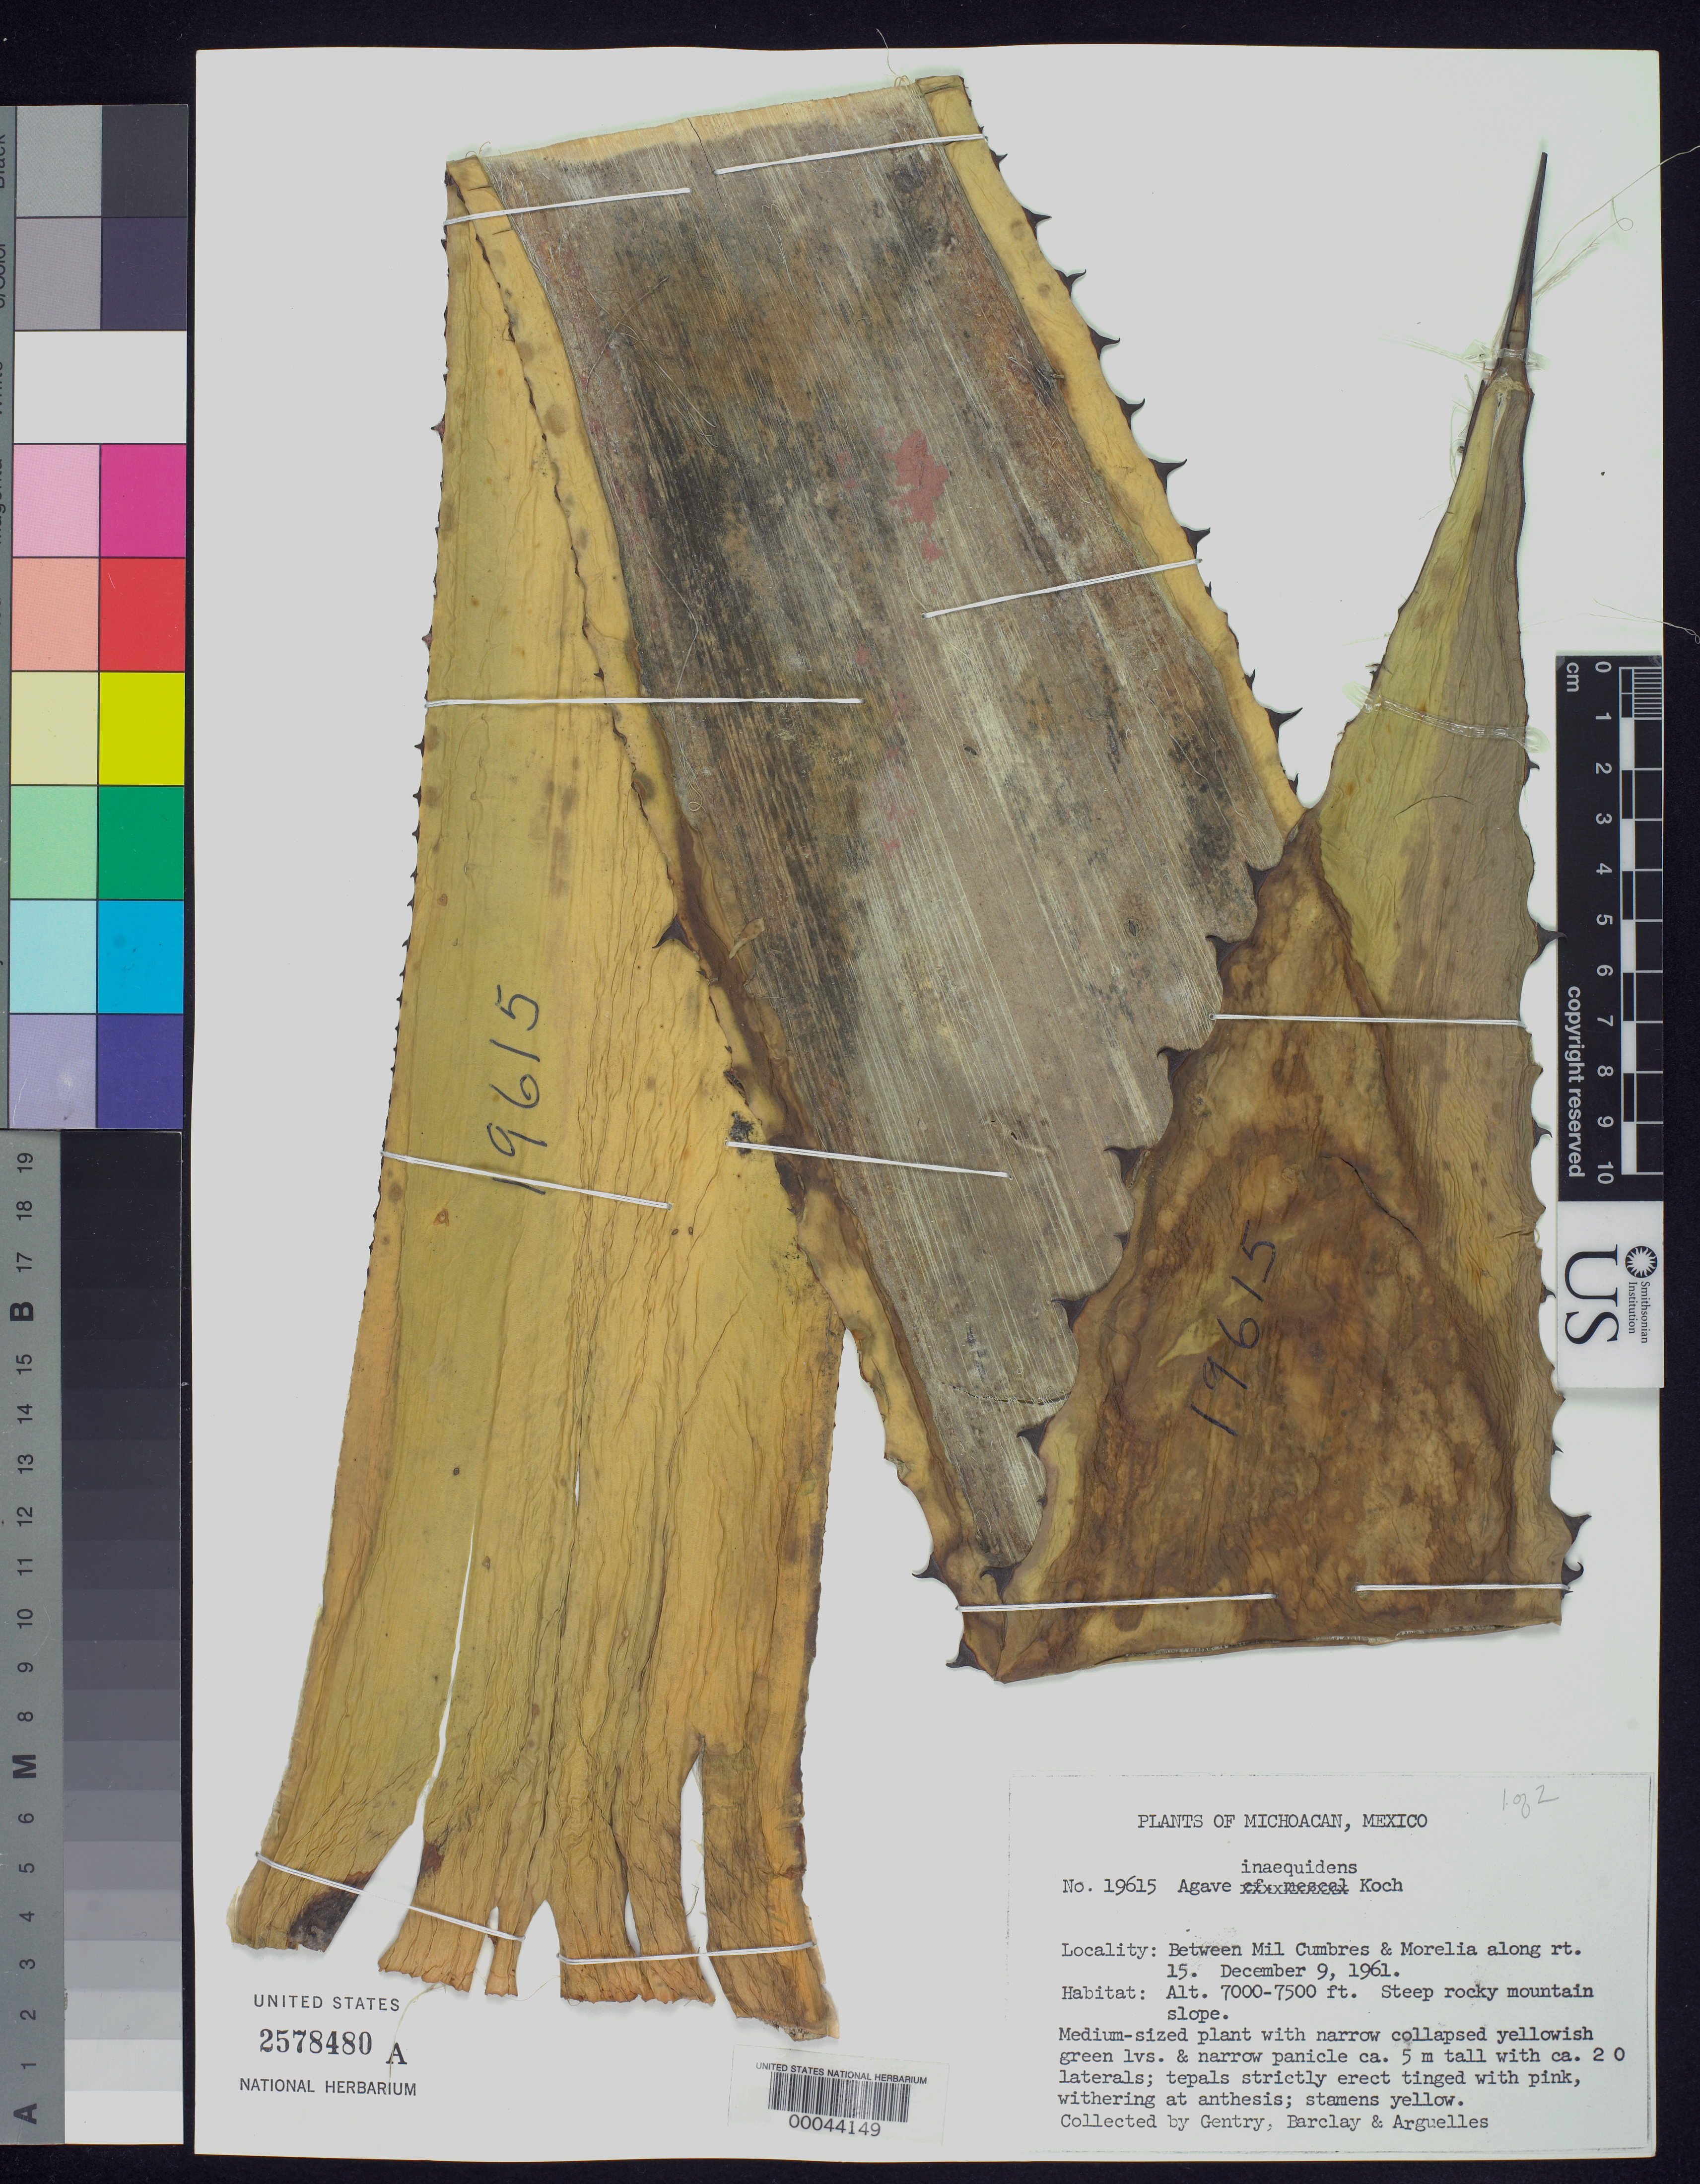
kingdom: Plantae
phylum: Tracheophyta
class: Liliopsida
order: Asparagales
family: Asparagaceae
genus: Agave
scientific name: Agave inaequidens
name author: K. Koch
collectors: H. S. Gentry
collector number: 19615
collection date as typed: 09 Dec 1961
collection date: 1961-12-09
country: Mexico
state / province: Michoacán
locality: Between mil cumbres & Morelia along rt 15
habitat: Steep rocky mountain slope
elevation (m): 2134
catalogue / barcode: US 2578480A